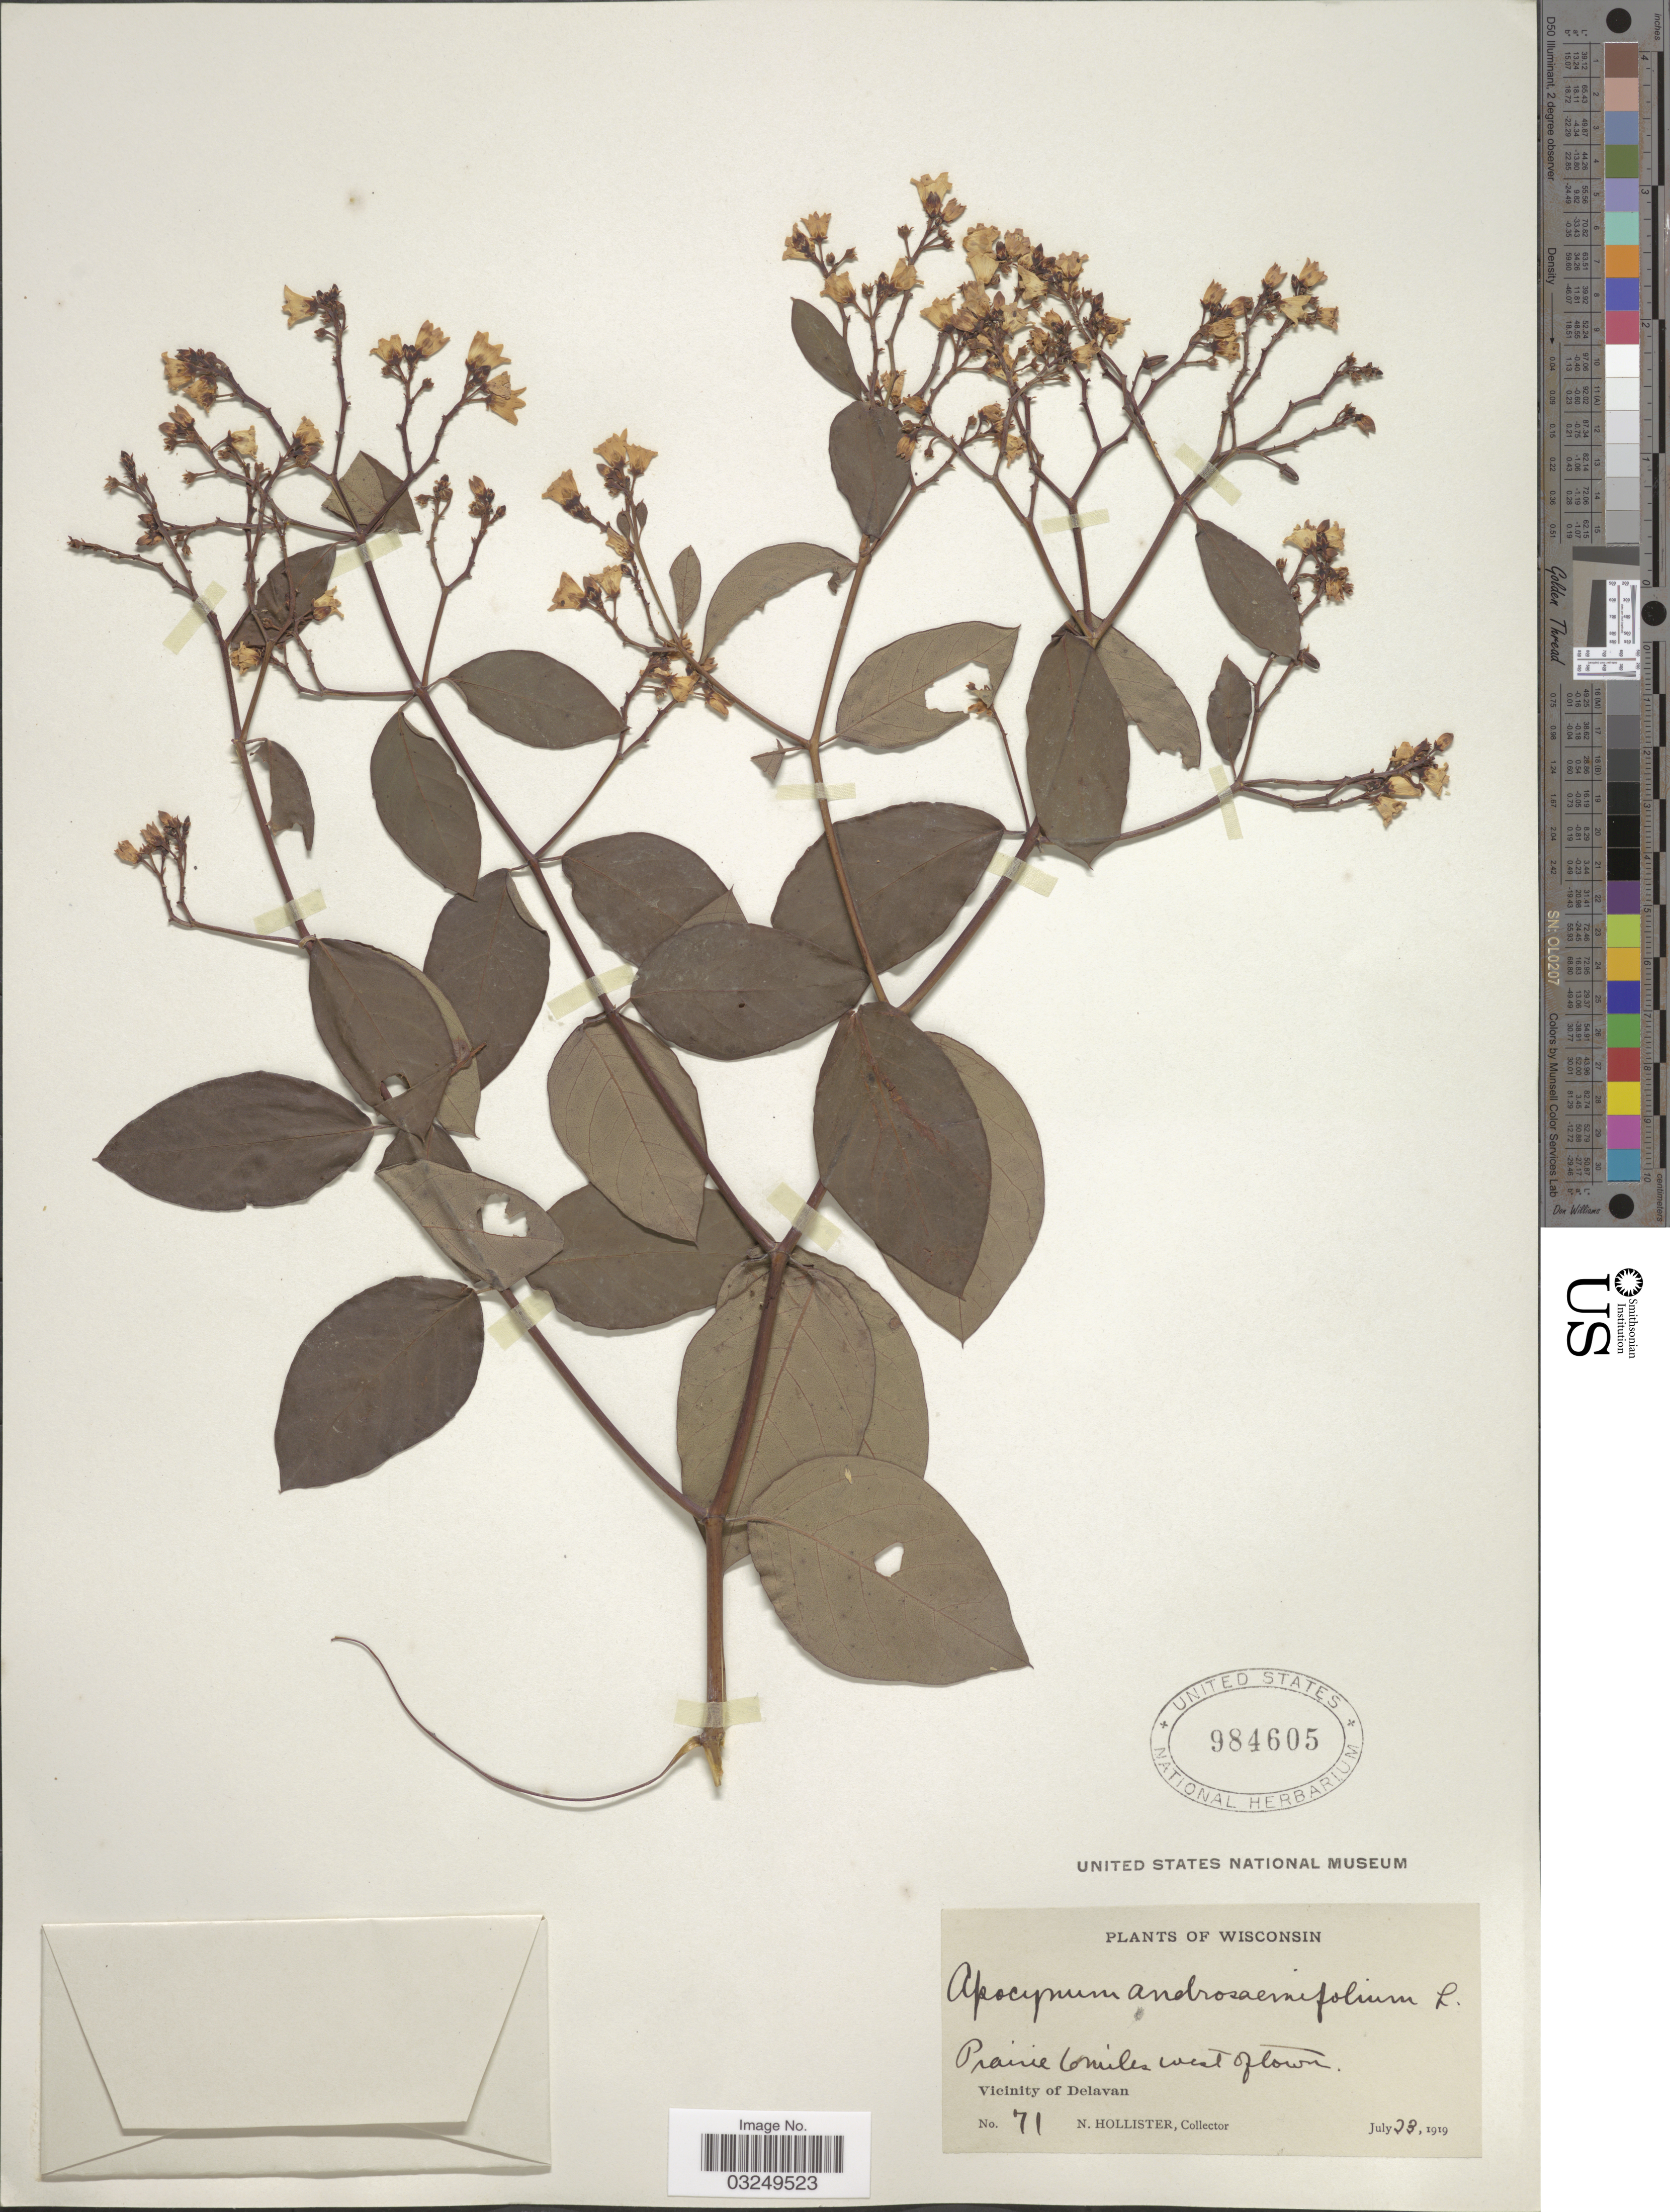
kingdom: Plantae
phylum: Tracheophyta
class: Magnoliopsida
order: Gentianales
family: Apocynaceae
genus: Apocynum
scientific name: Apocynum androsaemifolium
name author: L.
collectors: N. Hollister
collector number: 71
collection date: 1919-07-23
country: United States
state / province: Wisconsin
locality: Prairie 6 miles west of Town. Vicinity of Delavan.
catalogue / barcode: US 984605